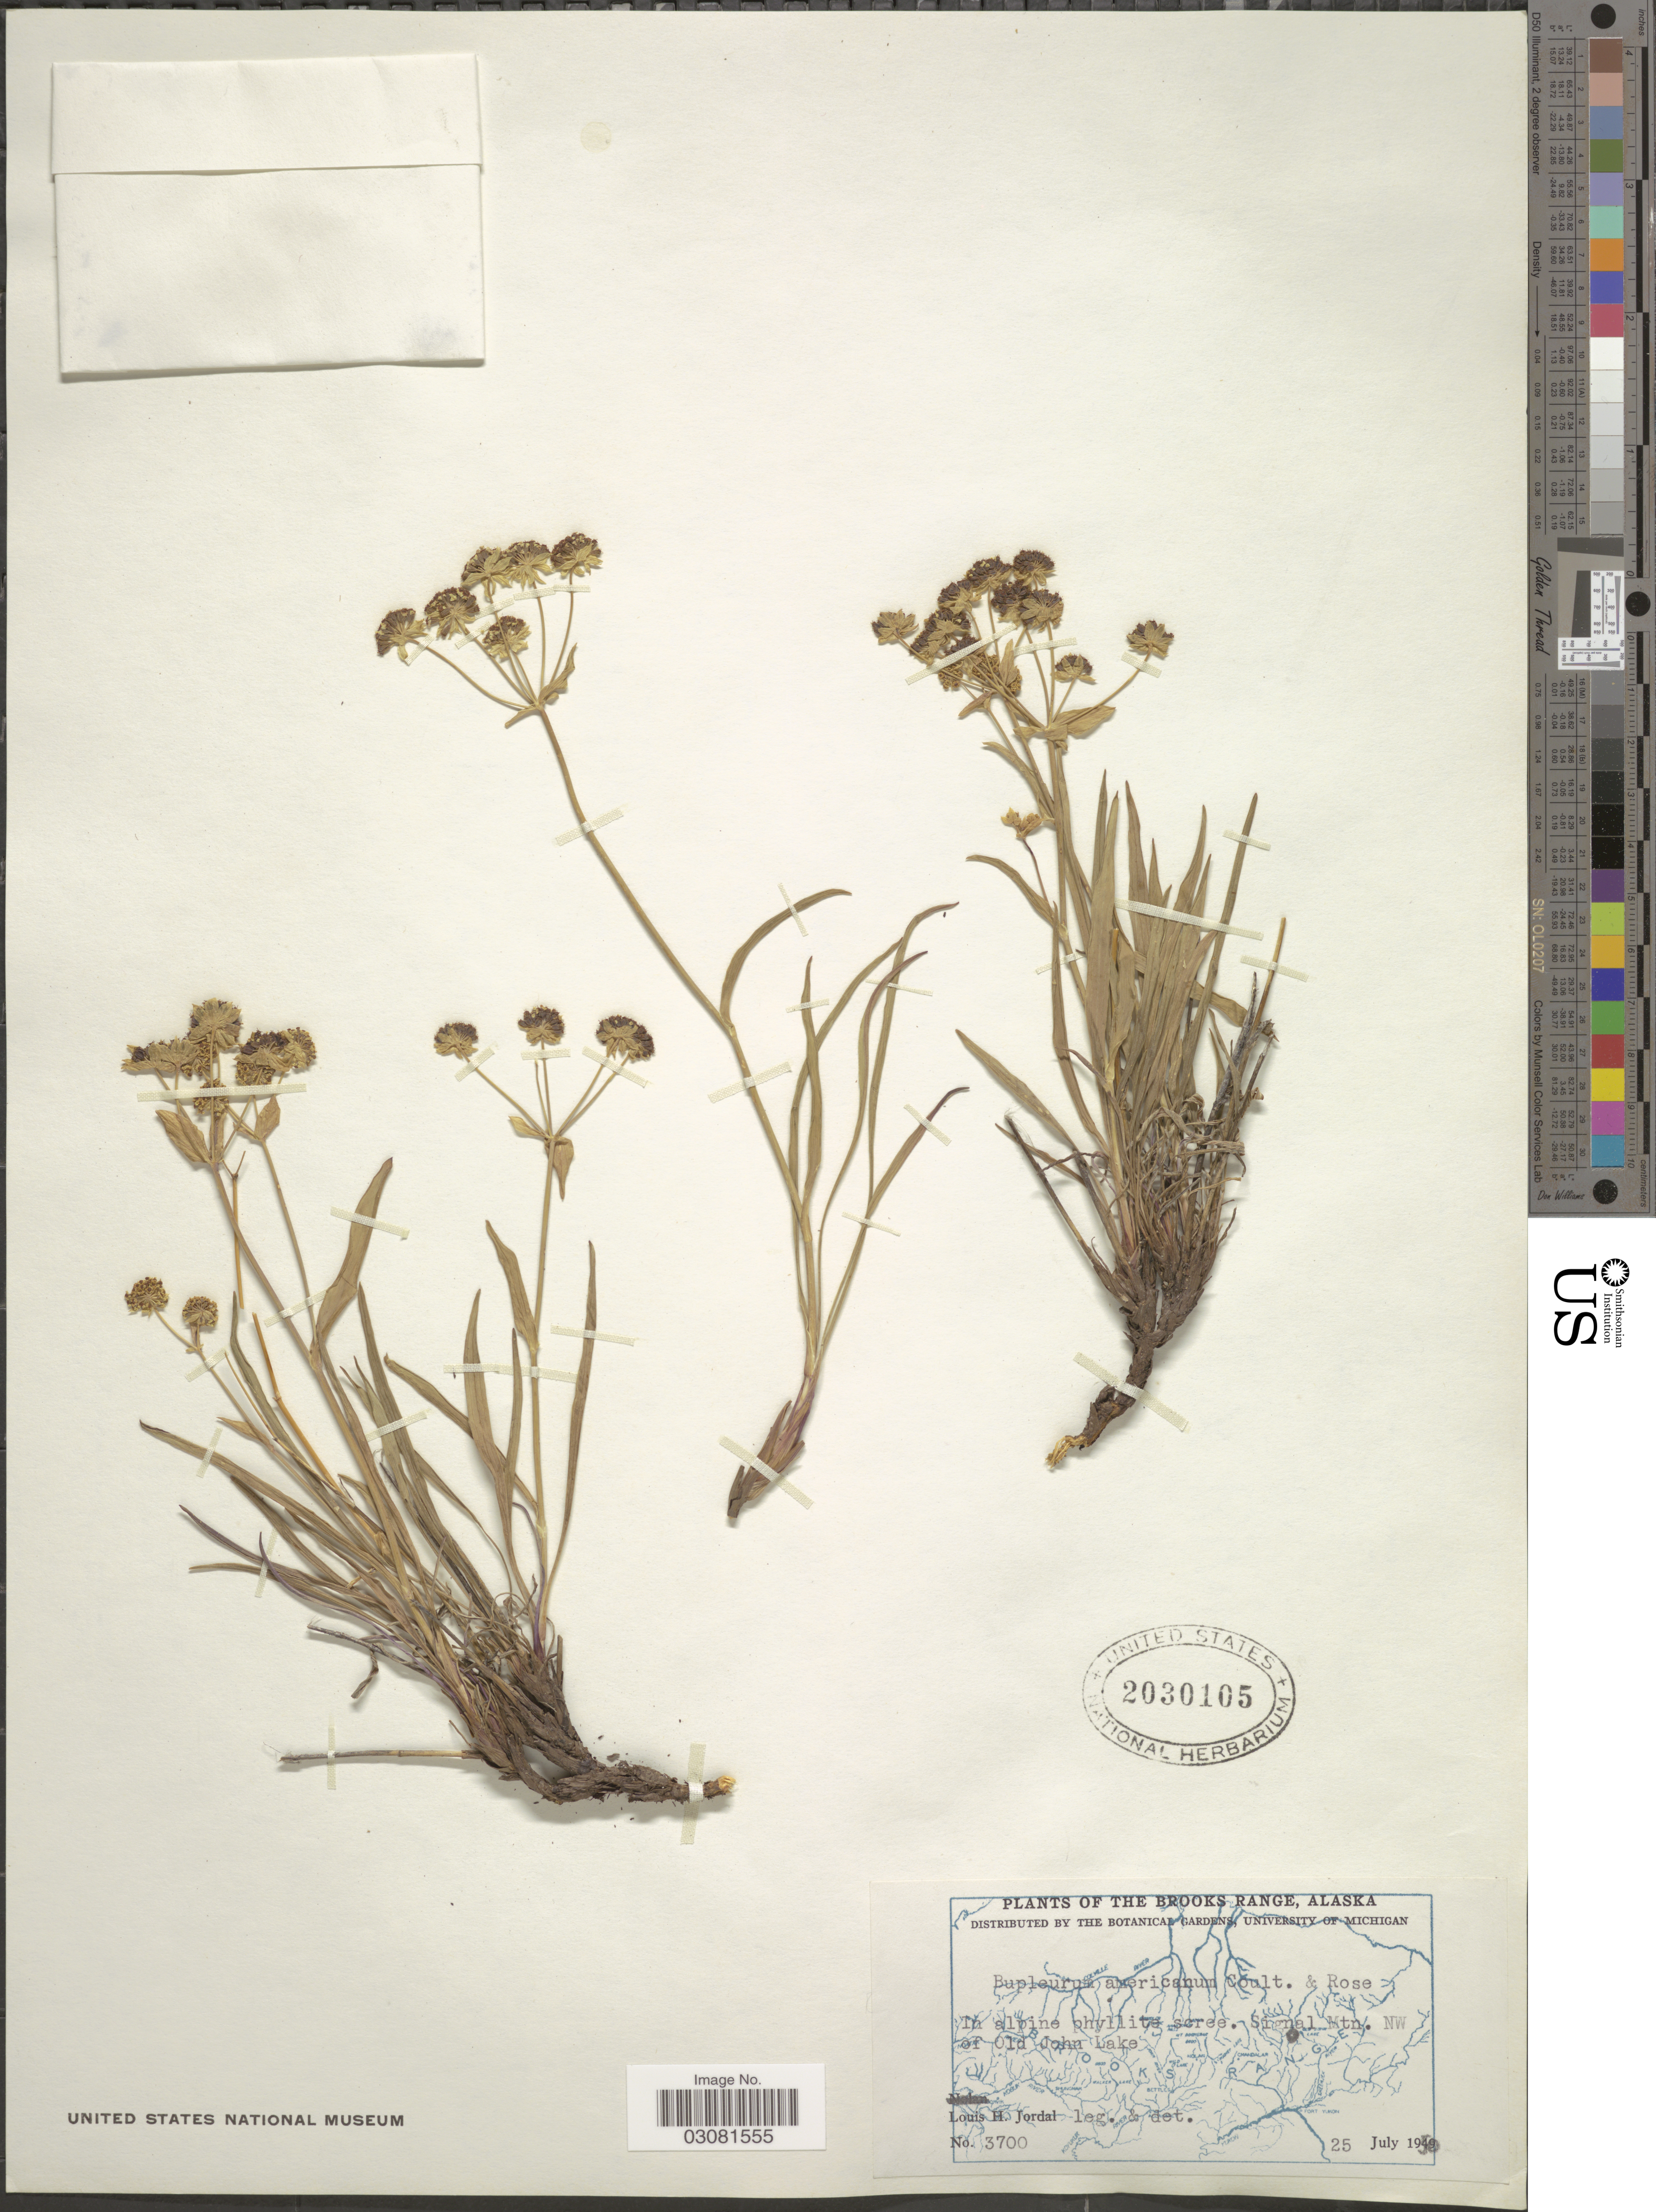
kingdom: Plantae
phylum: Tracheophyta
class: Magnoliopsida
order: Apiales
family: Apiaceae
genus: Bupleurum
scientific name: Bupleurum americanum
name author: J.M. Coult. & Rose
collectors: L. Jordal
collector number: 3700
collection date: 1950-07-25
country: United States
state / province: Alaska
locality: The Brooks Range, Signal Mtn. NW of Old John Lake.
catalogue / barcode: US 2030105